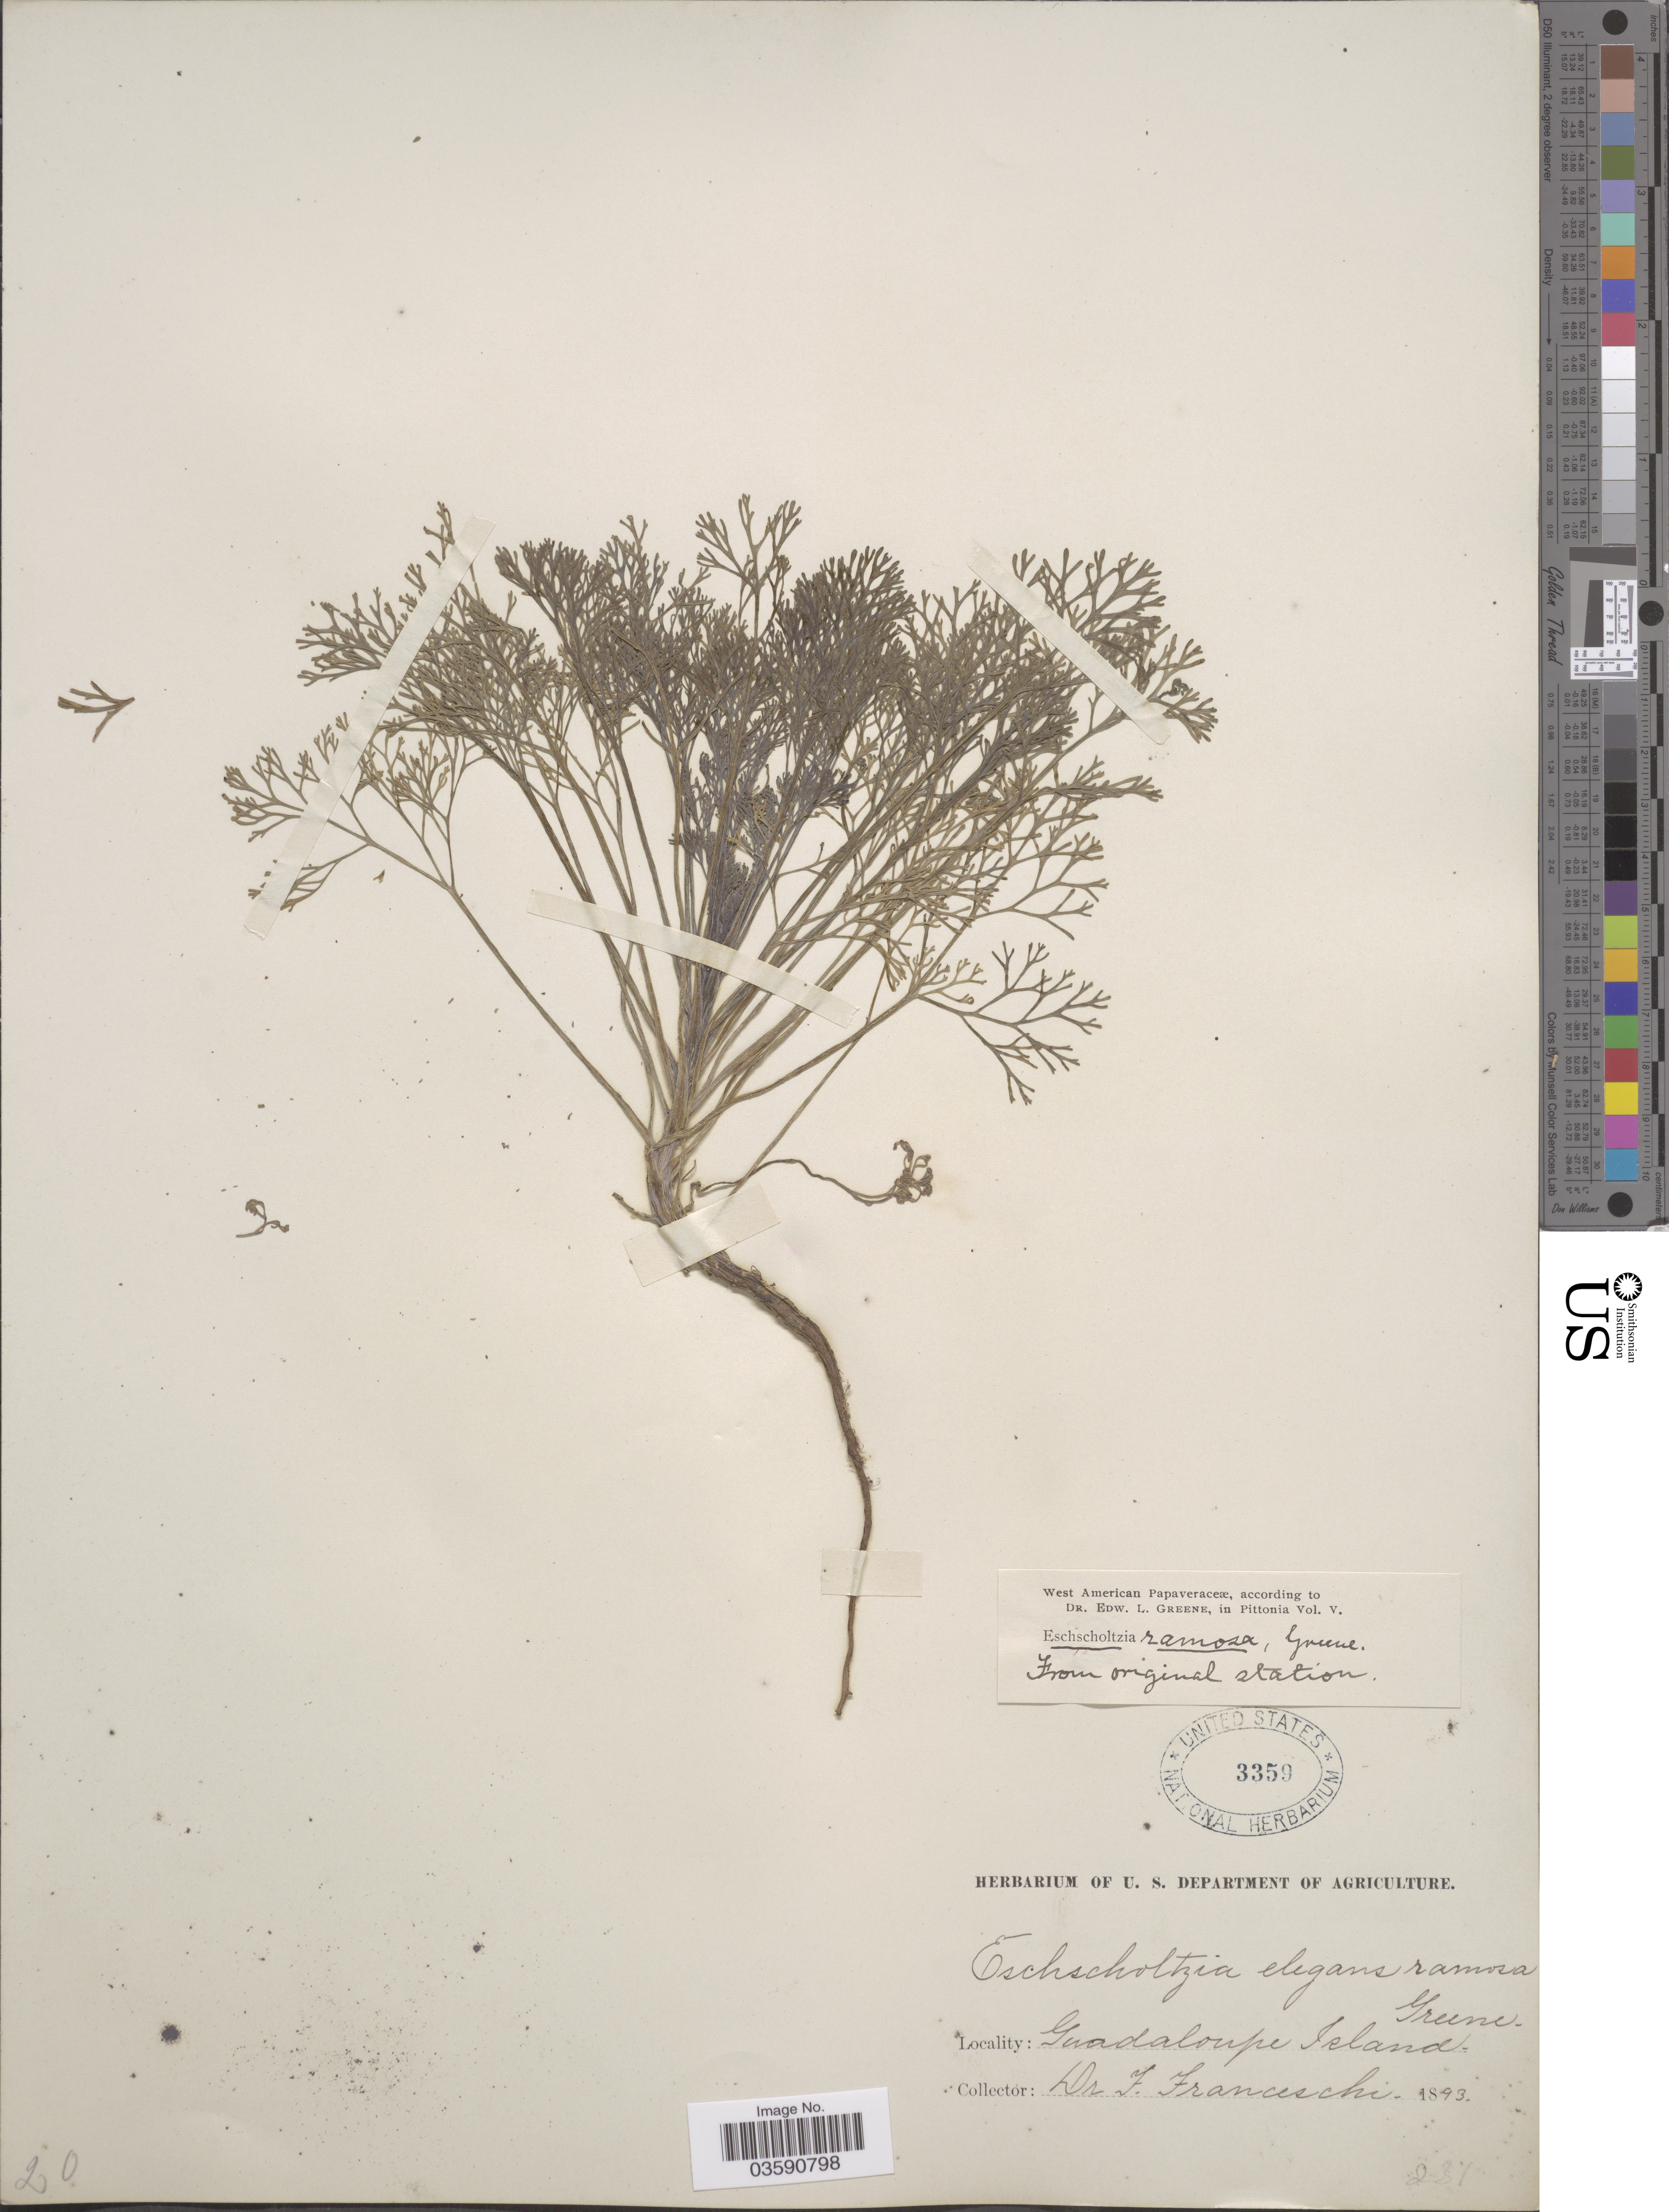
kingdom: Plantae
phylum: Tracheophyta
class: Magnoliopsida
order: Ranunculales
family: Papaveraceae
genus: Eschscholzia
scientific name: Eschscholzia ramosa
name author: (Greene) Greene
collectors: F. Franceschi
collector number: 231?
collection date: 1893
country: Mexico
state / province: Baja California Norte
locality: Guadalupe Island.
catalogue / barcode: US 3359